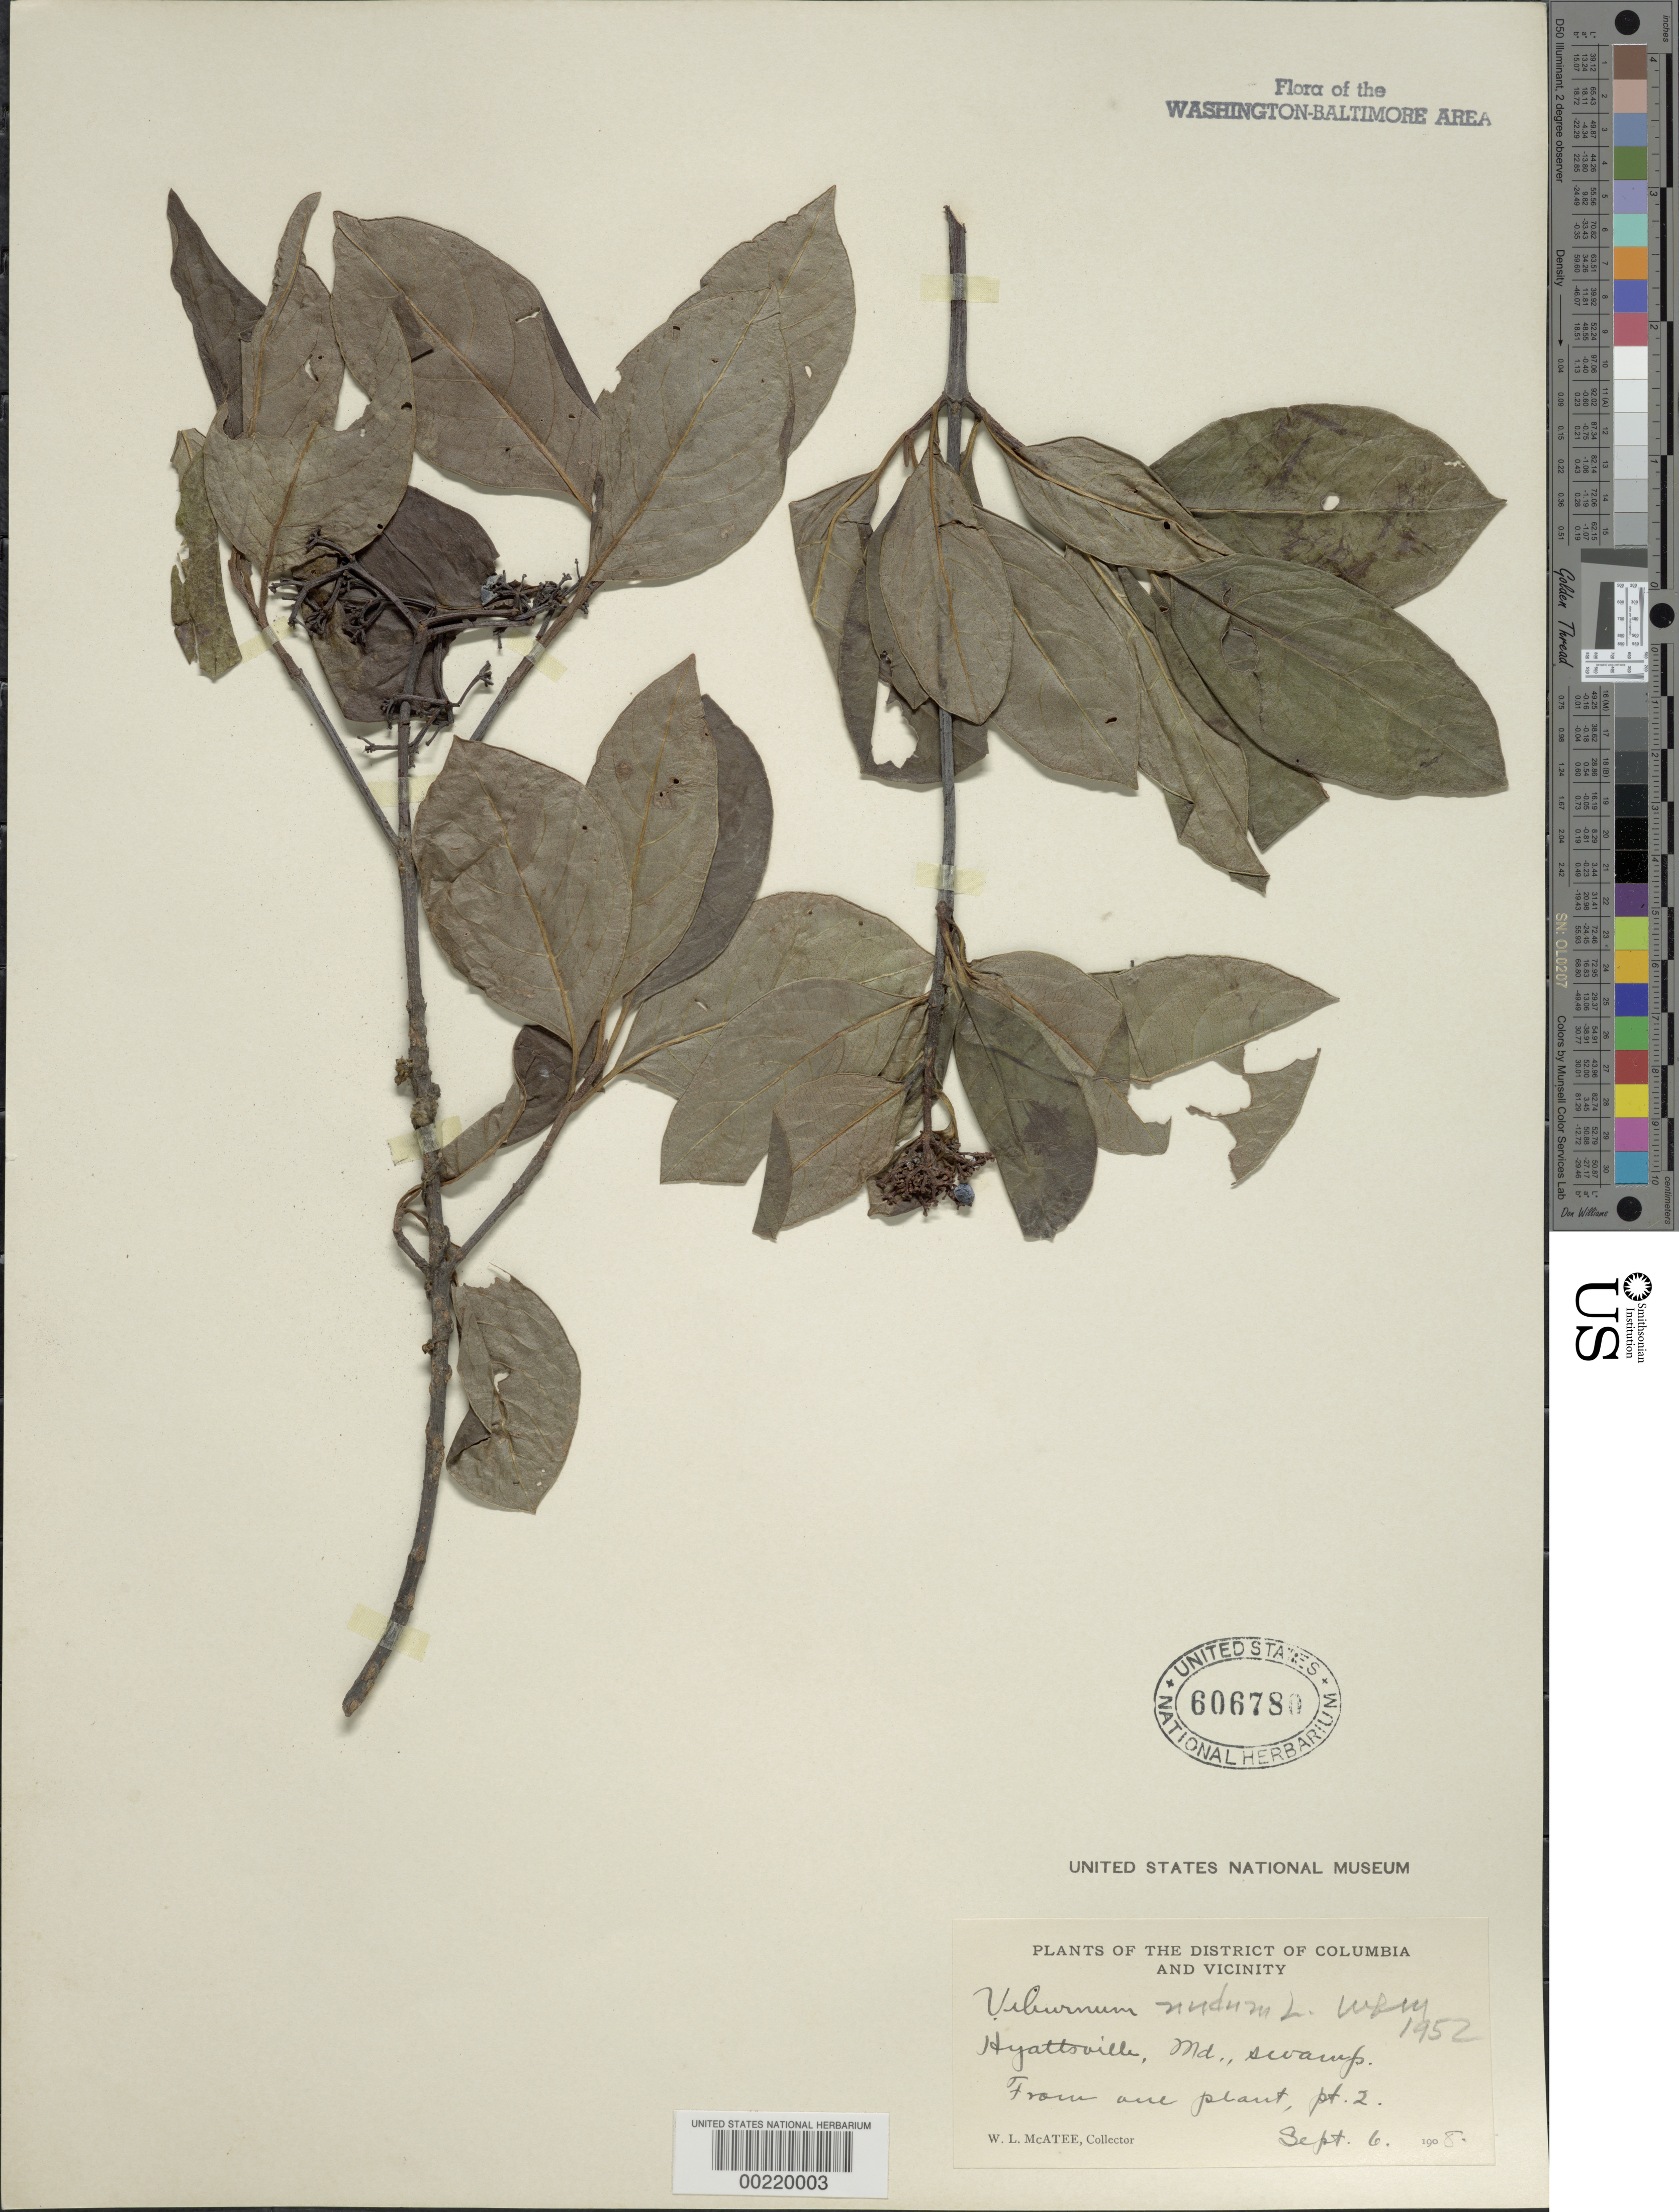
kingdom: Plantae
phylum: Tracheophyta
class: Magnoliopsida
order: Dipsacales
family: Viburnaceae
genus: Viburnum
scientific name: Viburnum nudum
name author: L.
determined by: McAtee, W. L.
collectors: W. McAtee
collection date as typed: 06 Sep 1908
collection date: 1908-09-06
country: United States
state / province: Maryland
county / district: Prince George's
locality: Hyattsville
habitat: Swamp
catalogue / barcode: US 606780